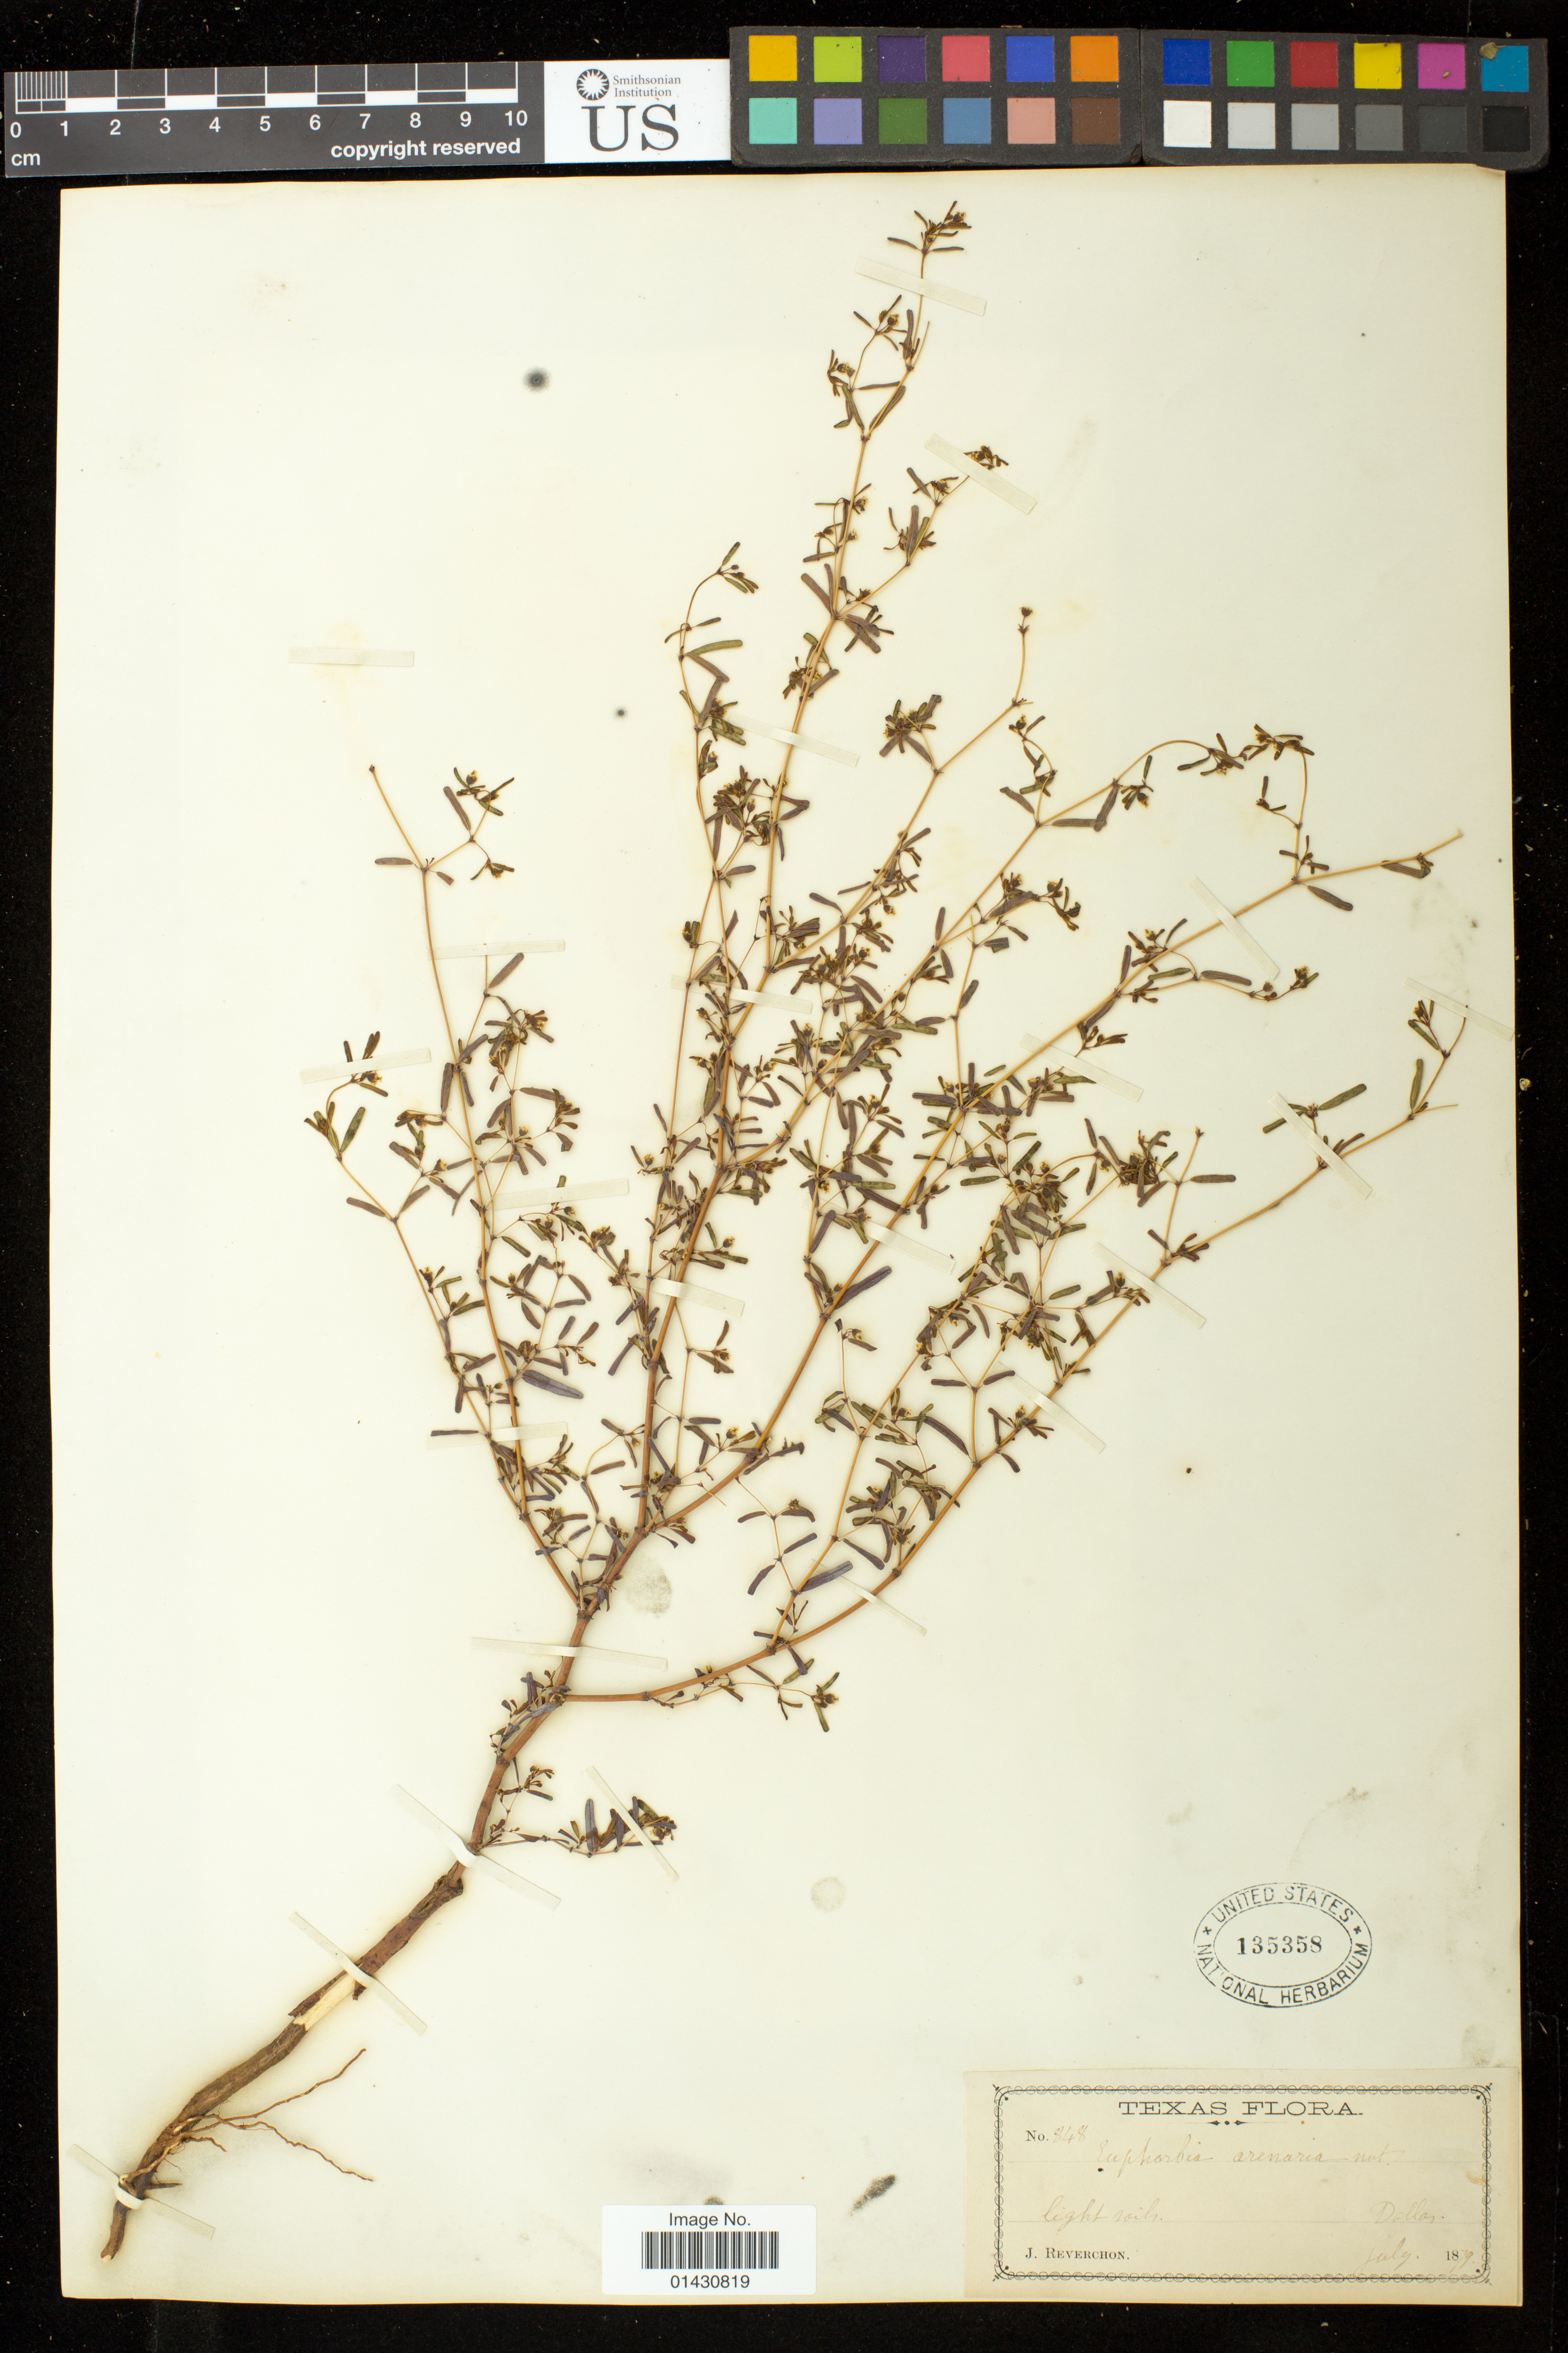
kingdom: Plantae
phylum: Tracheophyta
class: Magnoliopsida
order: Malpighiales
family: Euphorbiaceae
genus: Euphorbia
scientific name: Euphorbia missurica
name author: Raf.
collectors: J. Reverchon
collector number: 848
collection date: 1879-07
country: United States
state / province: Texas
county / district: Dallas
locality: Dallas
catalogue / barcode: US 135358